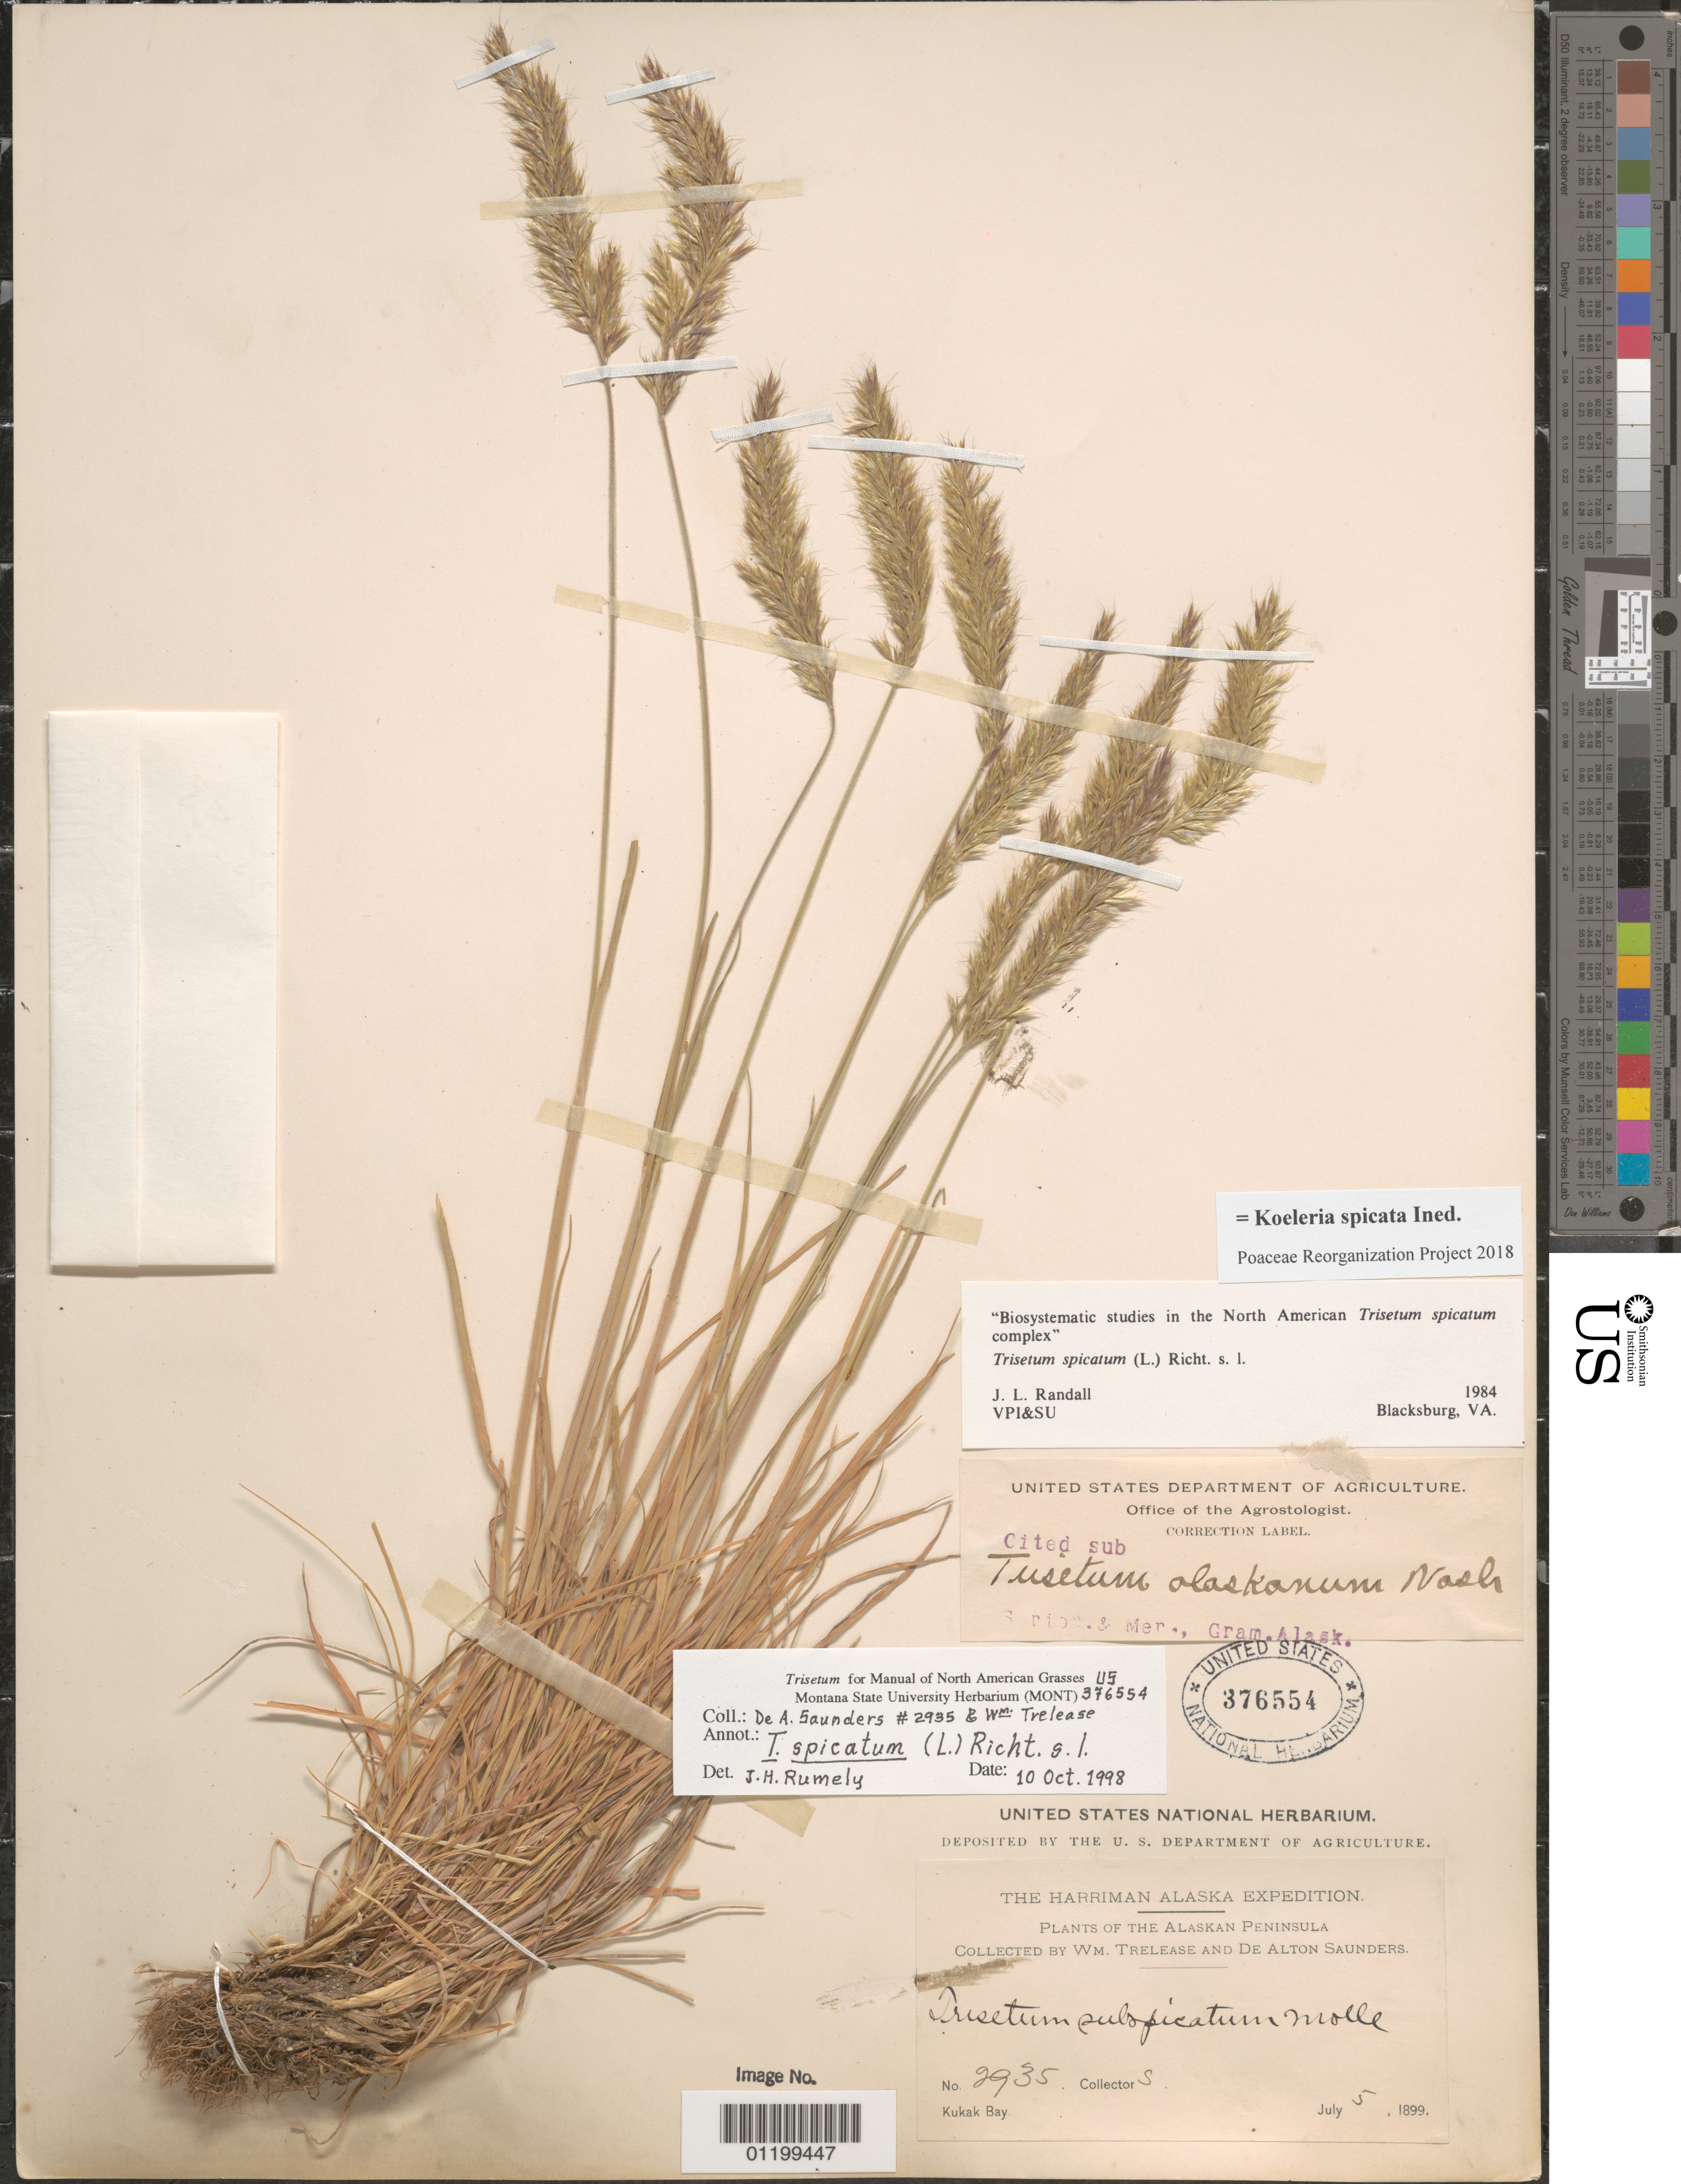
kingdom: Plantae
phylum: Tracheophyta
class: Liliopsida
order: Poales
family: Poaceae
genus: Koeleria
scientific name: Koeleria spicata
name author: (L.) Barberá et al.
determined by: Poaceae Reorganization Project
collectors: W. Trelease & D. Saunders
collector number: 2935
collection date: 1899-07-05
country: United States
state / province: Alaska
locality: Alaskan Peninsula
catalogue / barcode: US 376554